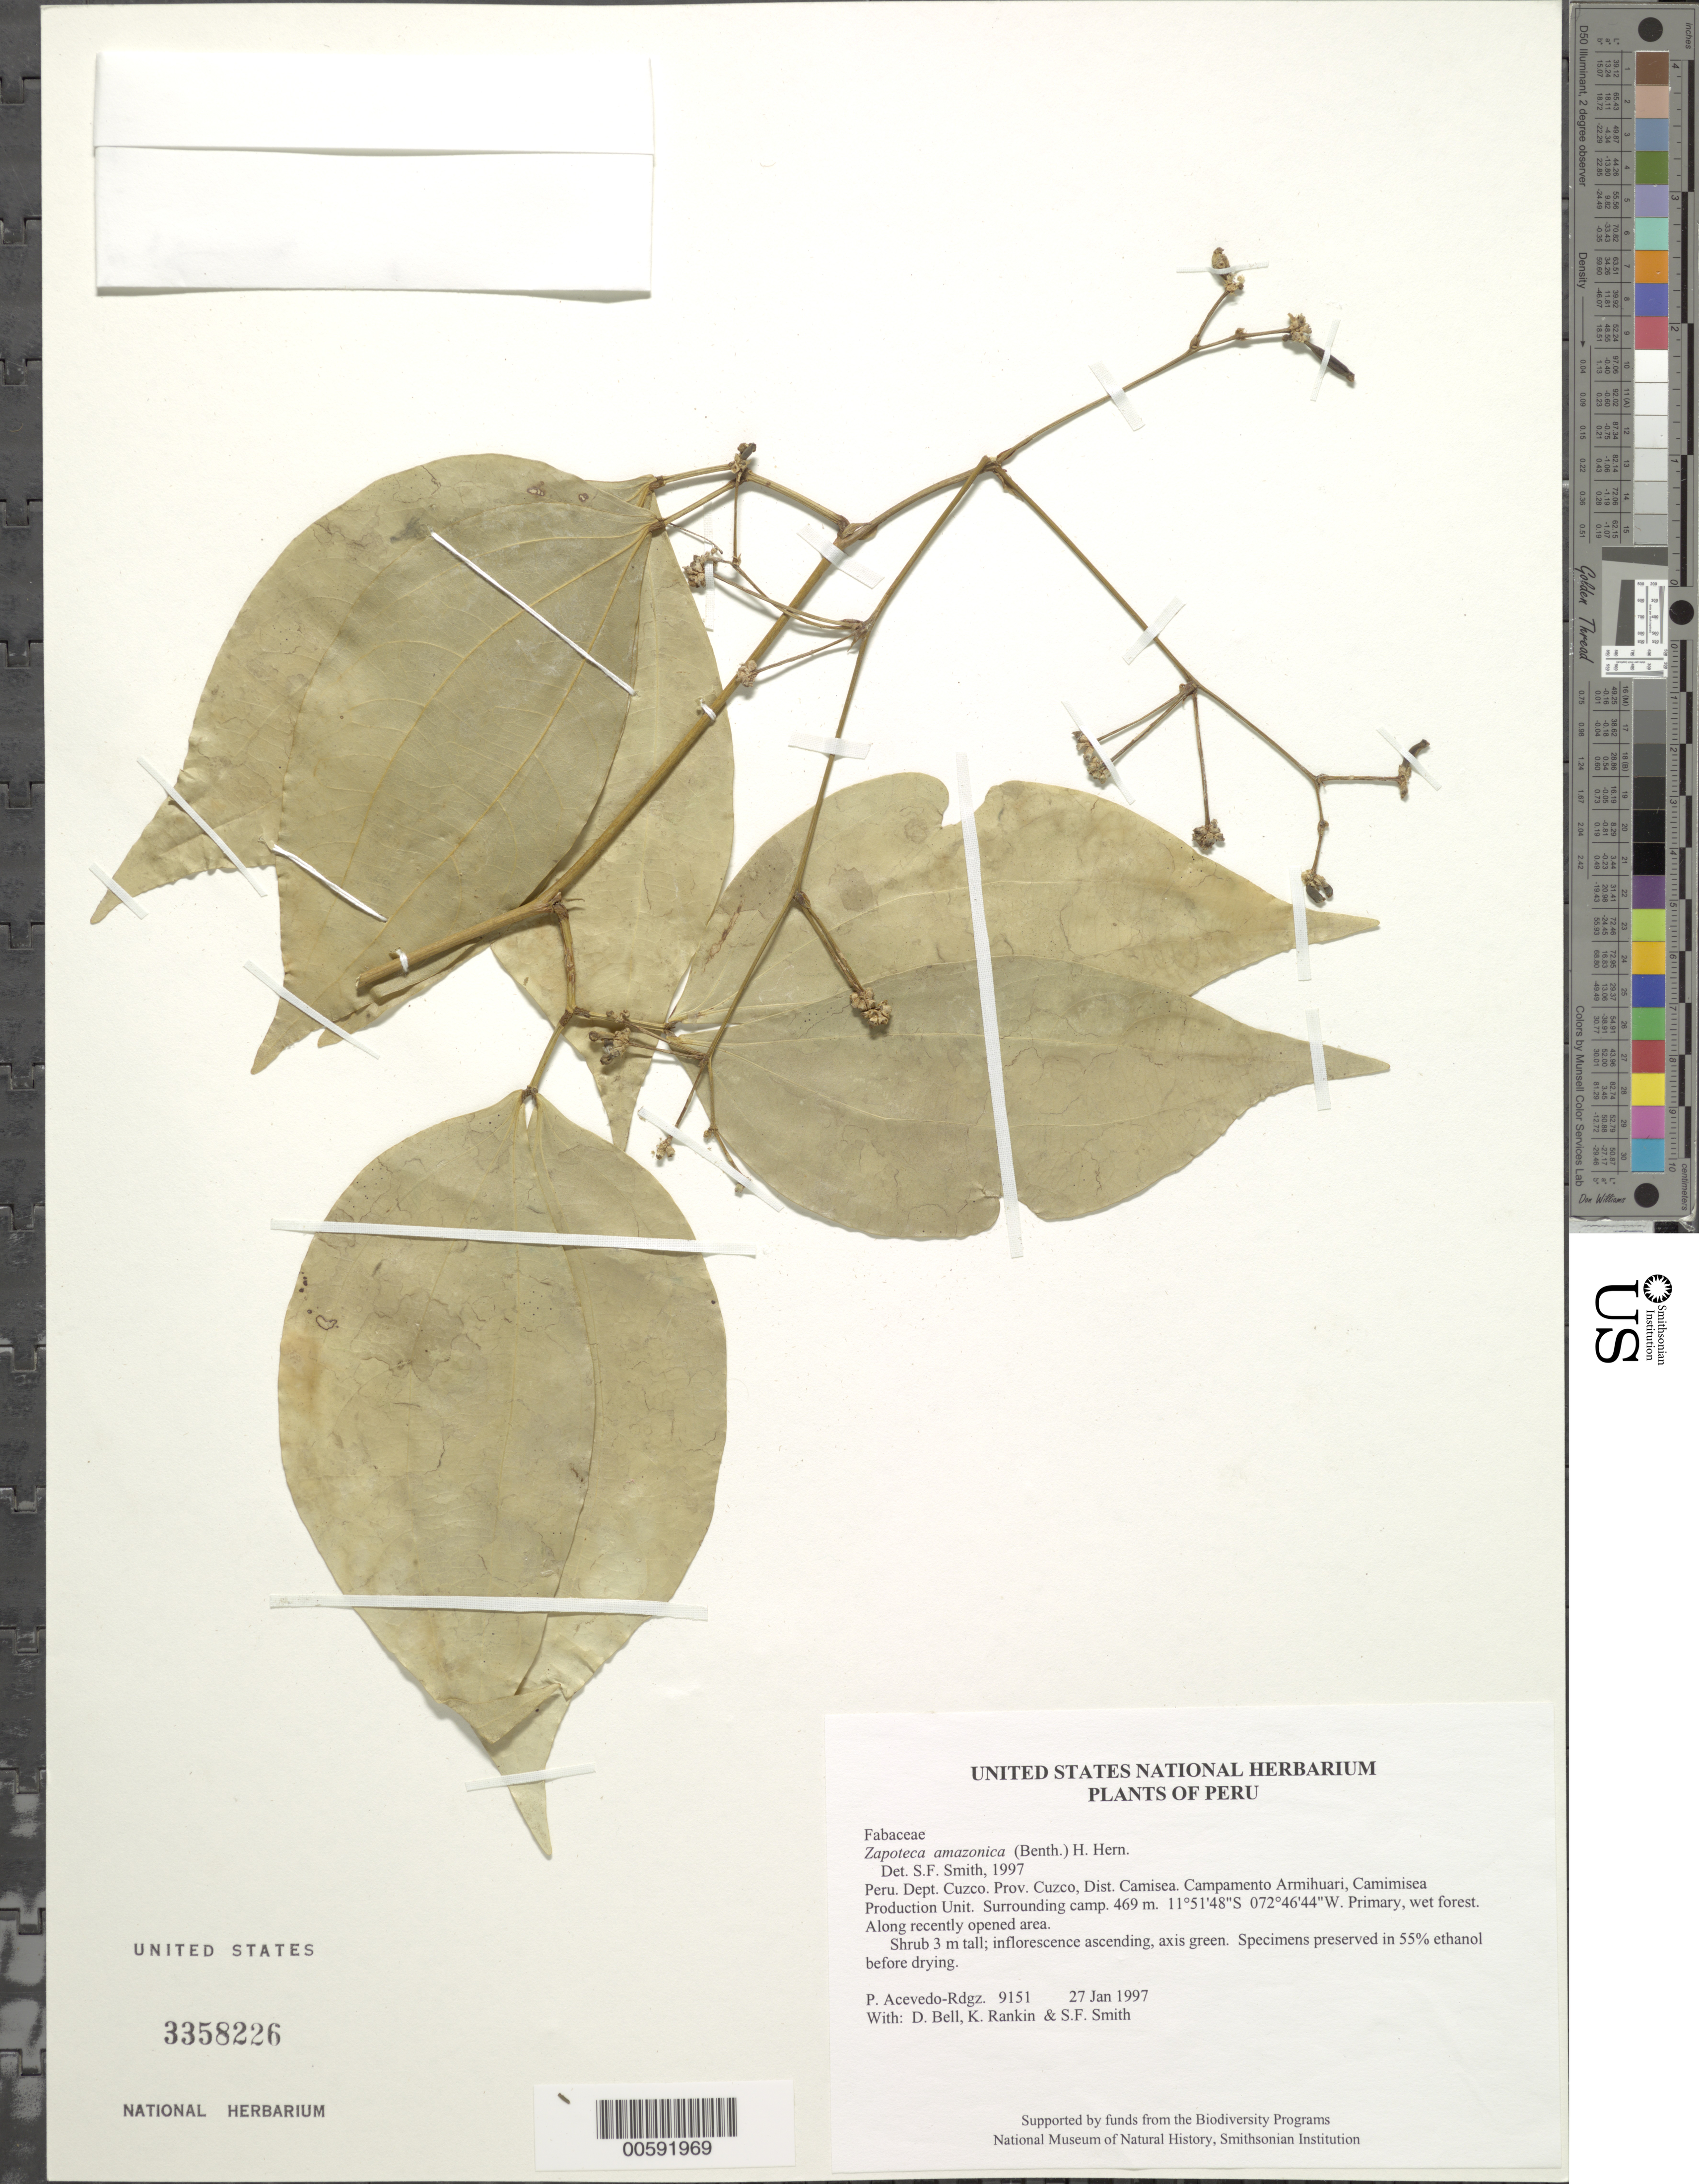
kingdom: Plantae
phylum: Tracheophyta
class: Magnoliopsida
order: Fabales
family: Fabaceae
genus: Zapoteca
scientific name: Zapoteca amazonica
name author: (Benth.) H.M. Hern.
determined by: Smith, Stephen F., (US), NMNH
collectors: P. Acevedo-Rodr., D. A. Bell, K. B. Rankin & S.F. Smith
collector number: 9151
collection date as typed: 27 Jan 1997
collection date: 1997-01-27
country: Peru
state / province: Cusco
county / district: Cusco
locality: Districto Camisea, Campamento Armihuari, Camimisea Production Unit. Surrounding camp.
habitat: Primary, wet forest. Along recently opened area.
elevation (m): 469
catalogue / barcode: US 3358226